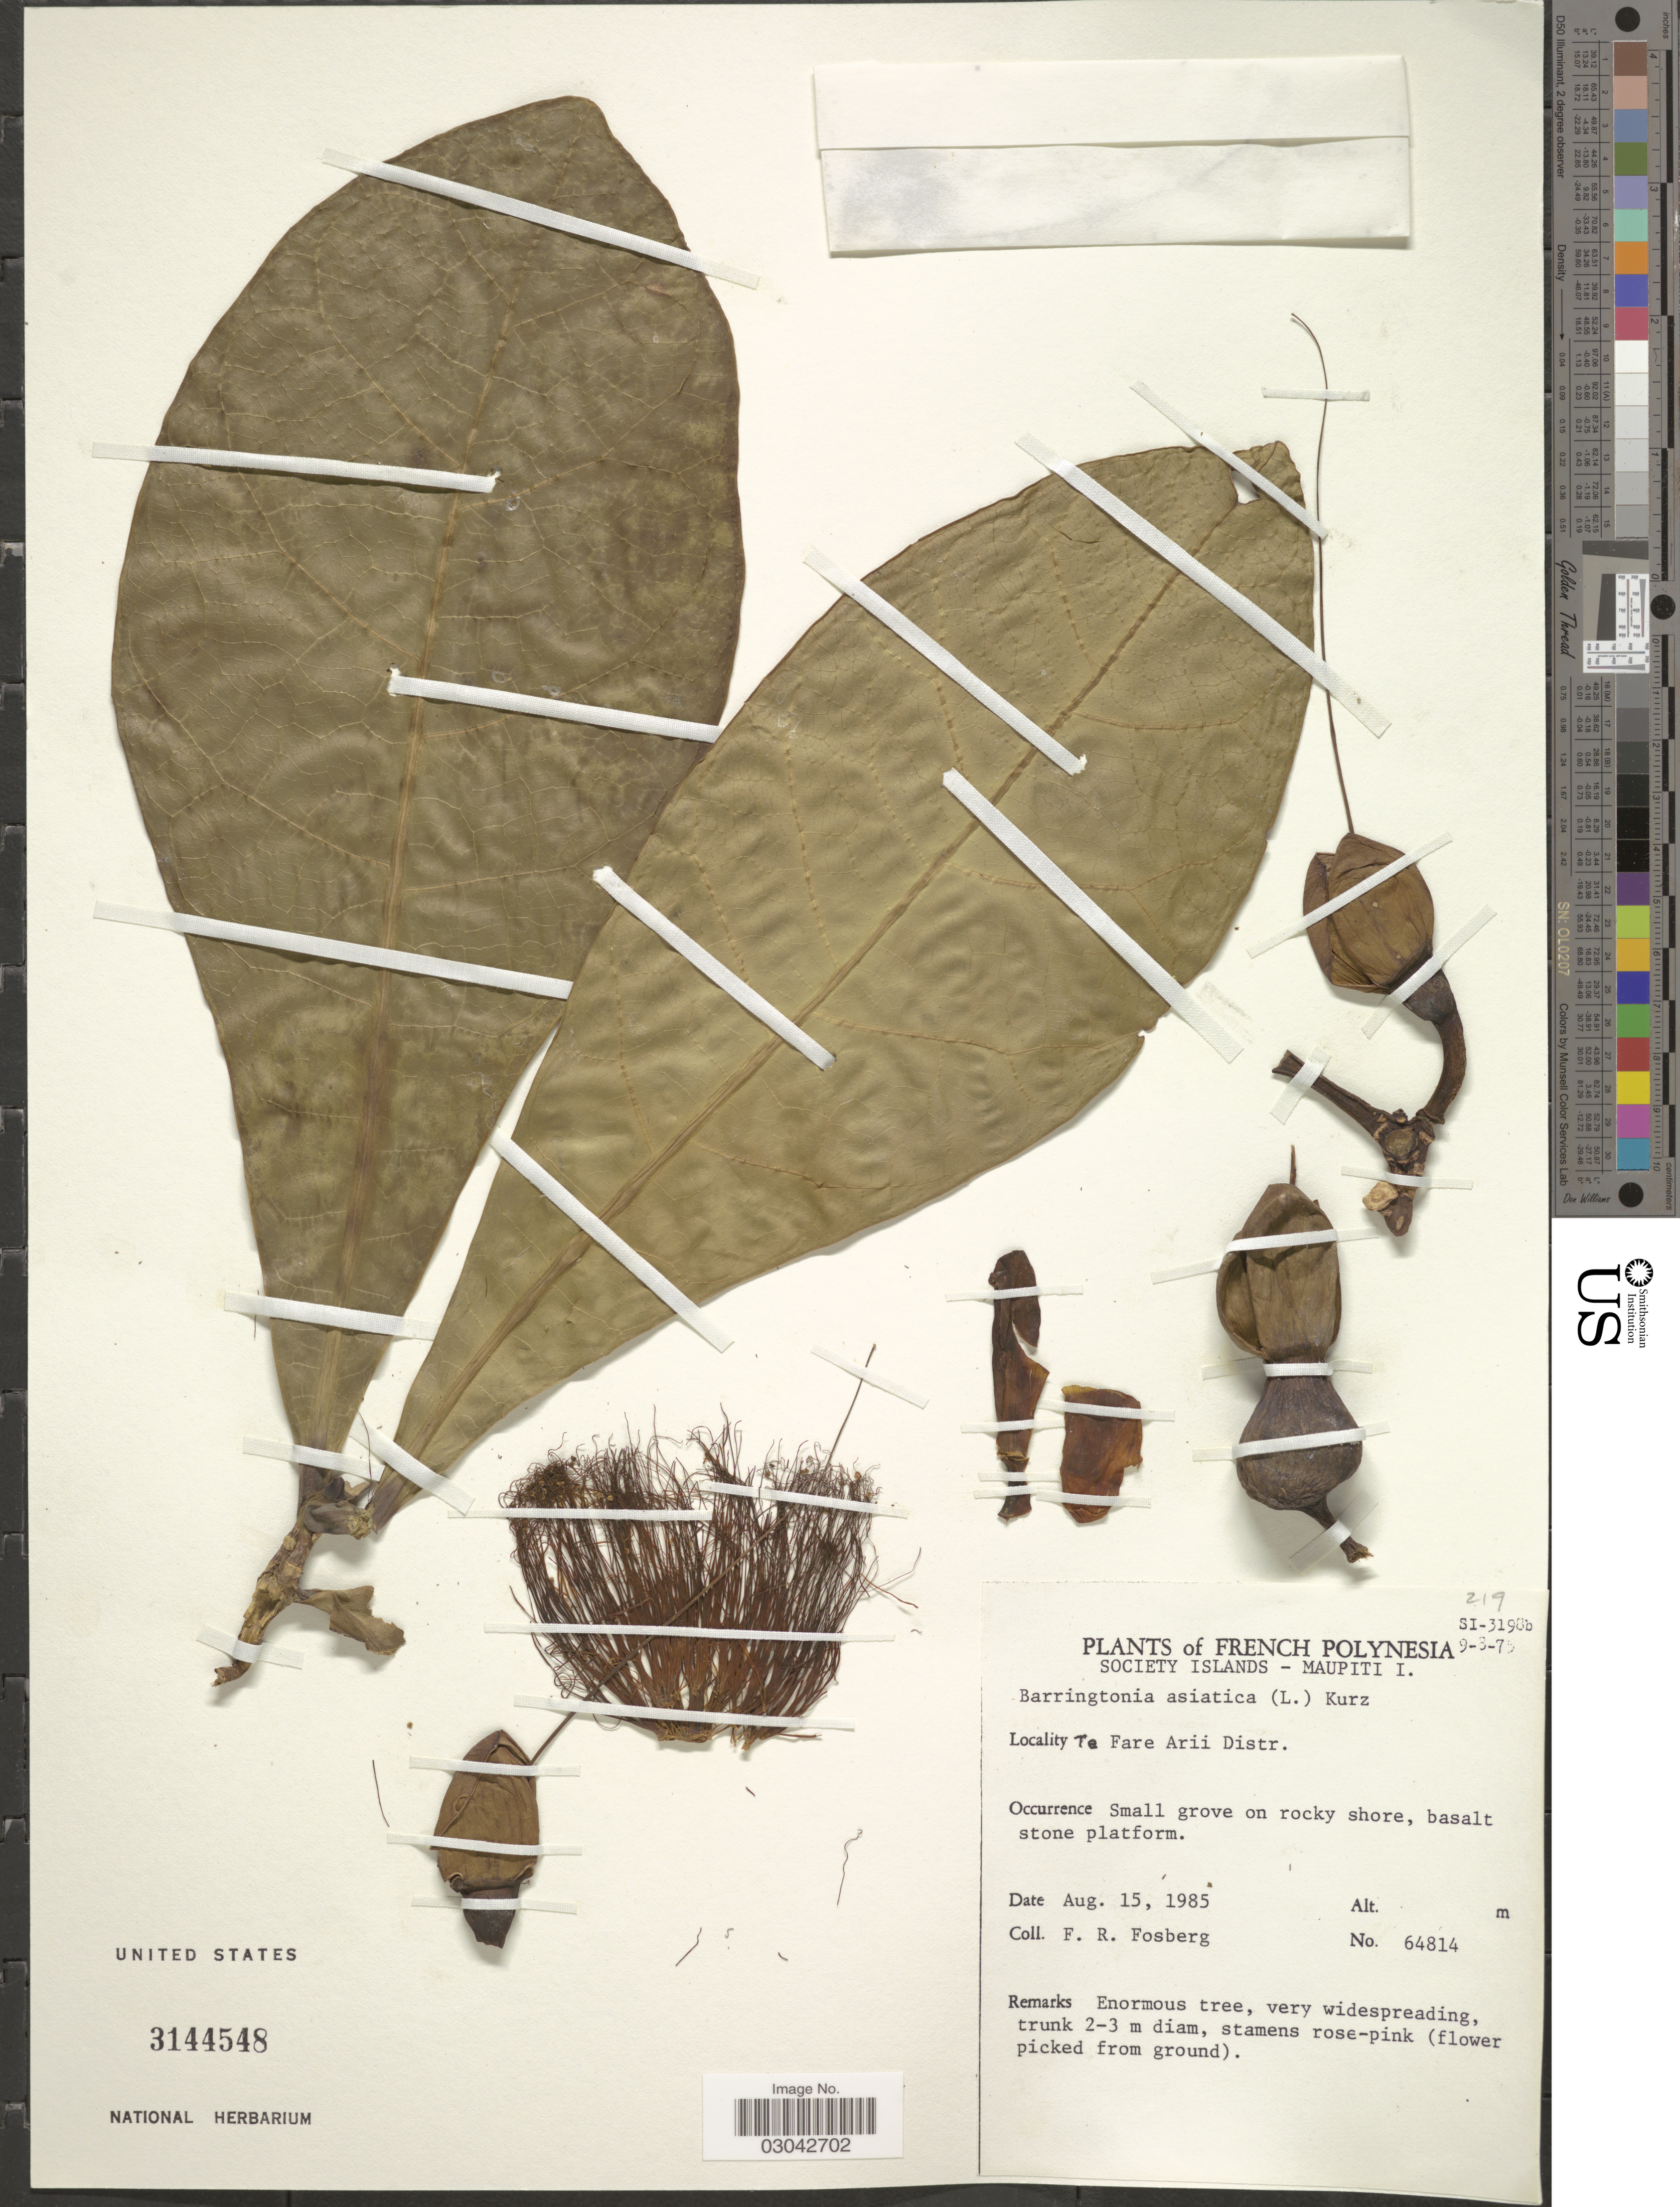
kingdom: Plantae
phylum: Tracheophyta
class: Magnoliopsida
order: Ericales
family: Lecythidaceae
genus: Barringtonia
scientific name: Barringtonia asiatica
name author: (L.) Kurz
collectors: F. R. Fosberg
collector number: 64814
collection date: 1985-08-15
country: French Polynesia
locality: Society Islands - Maupiti I. Te Fare Arii Distr.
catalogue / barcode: US 3144548